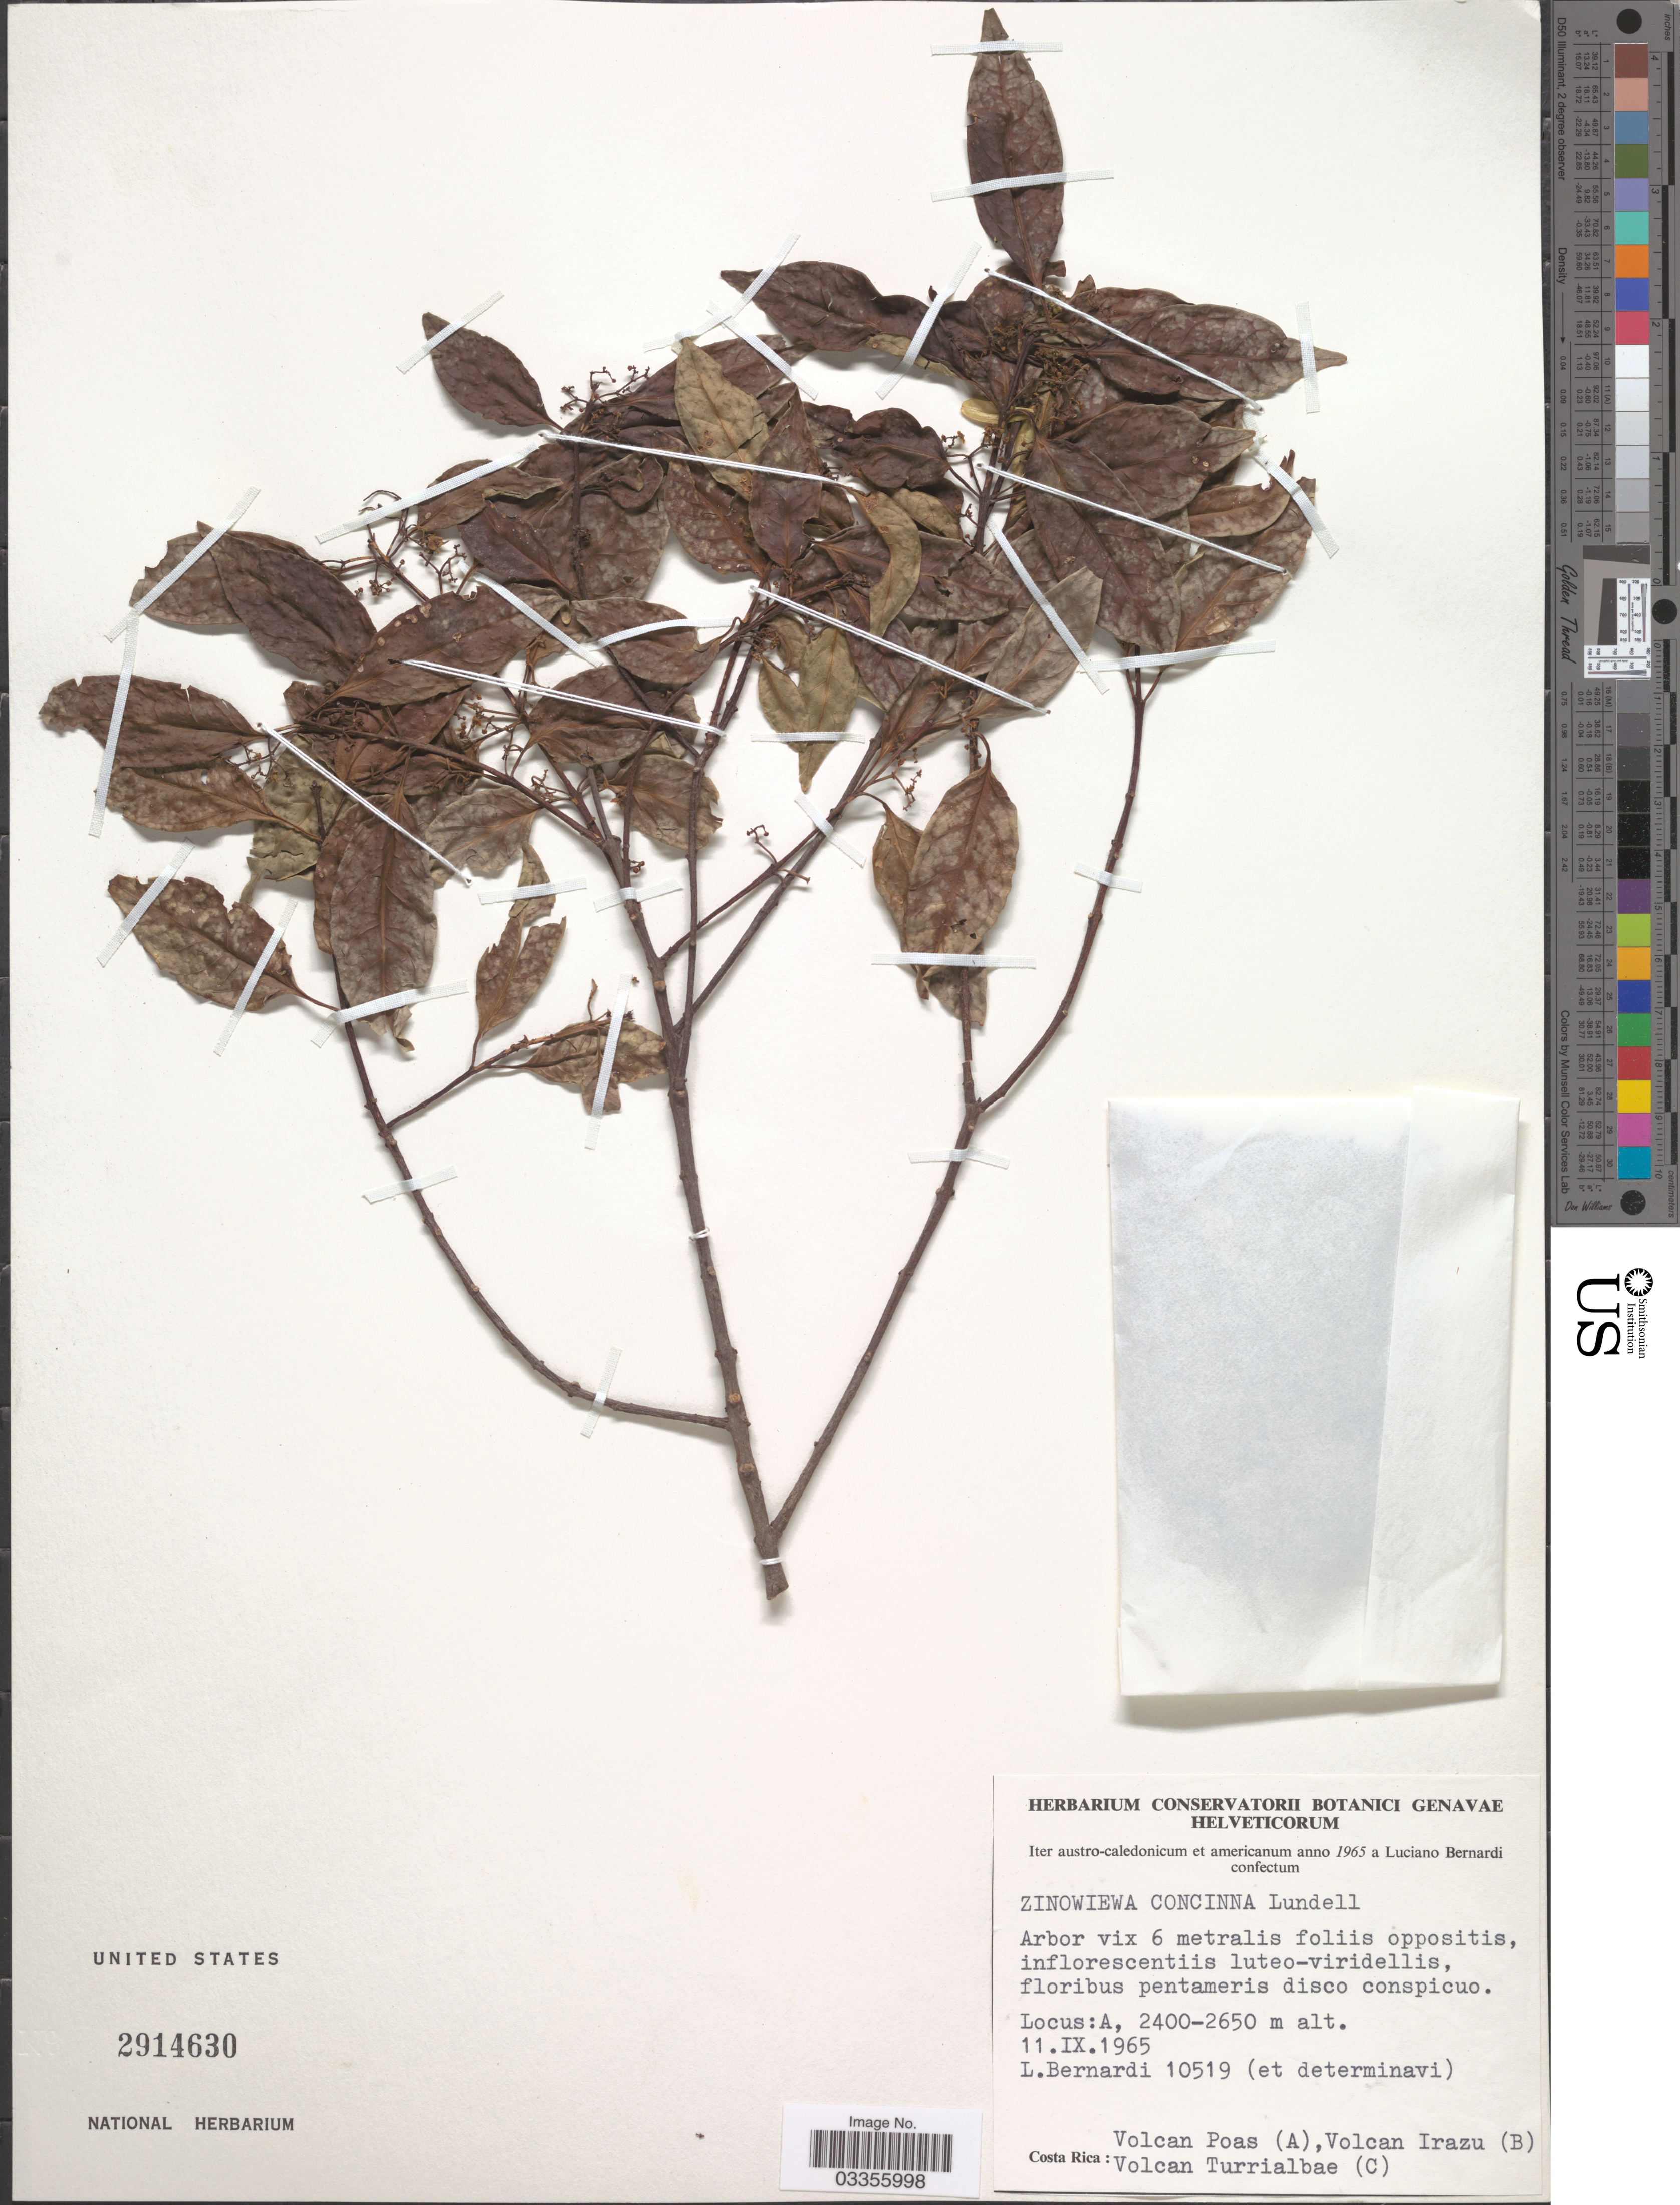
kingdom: Plantae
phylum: Tracheophyta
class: Magnoliopsida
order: Celastrales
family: Celastraceae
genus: Zinowiewia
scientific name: Zinowiewia concinna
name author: Lundell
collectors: L. Bernardi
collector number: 10519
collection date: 1965-09-11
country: Costa Rica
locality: Volcan Poas.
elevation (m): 2400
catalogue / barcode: US 2914630